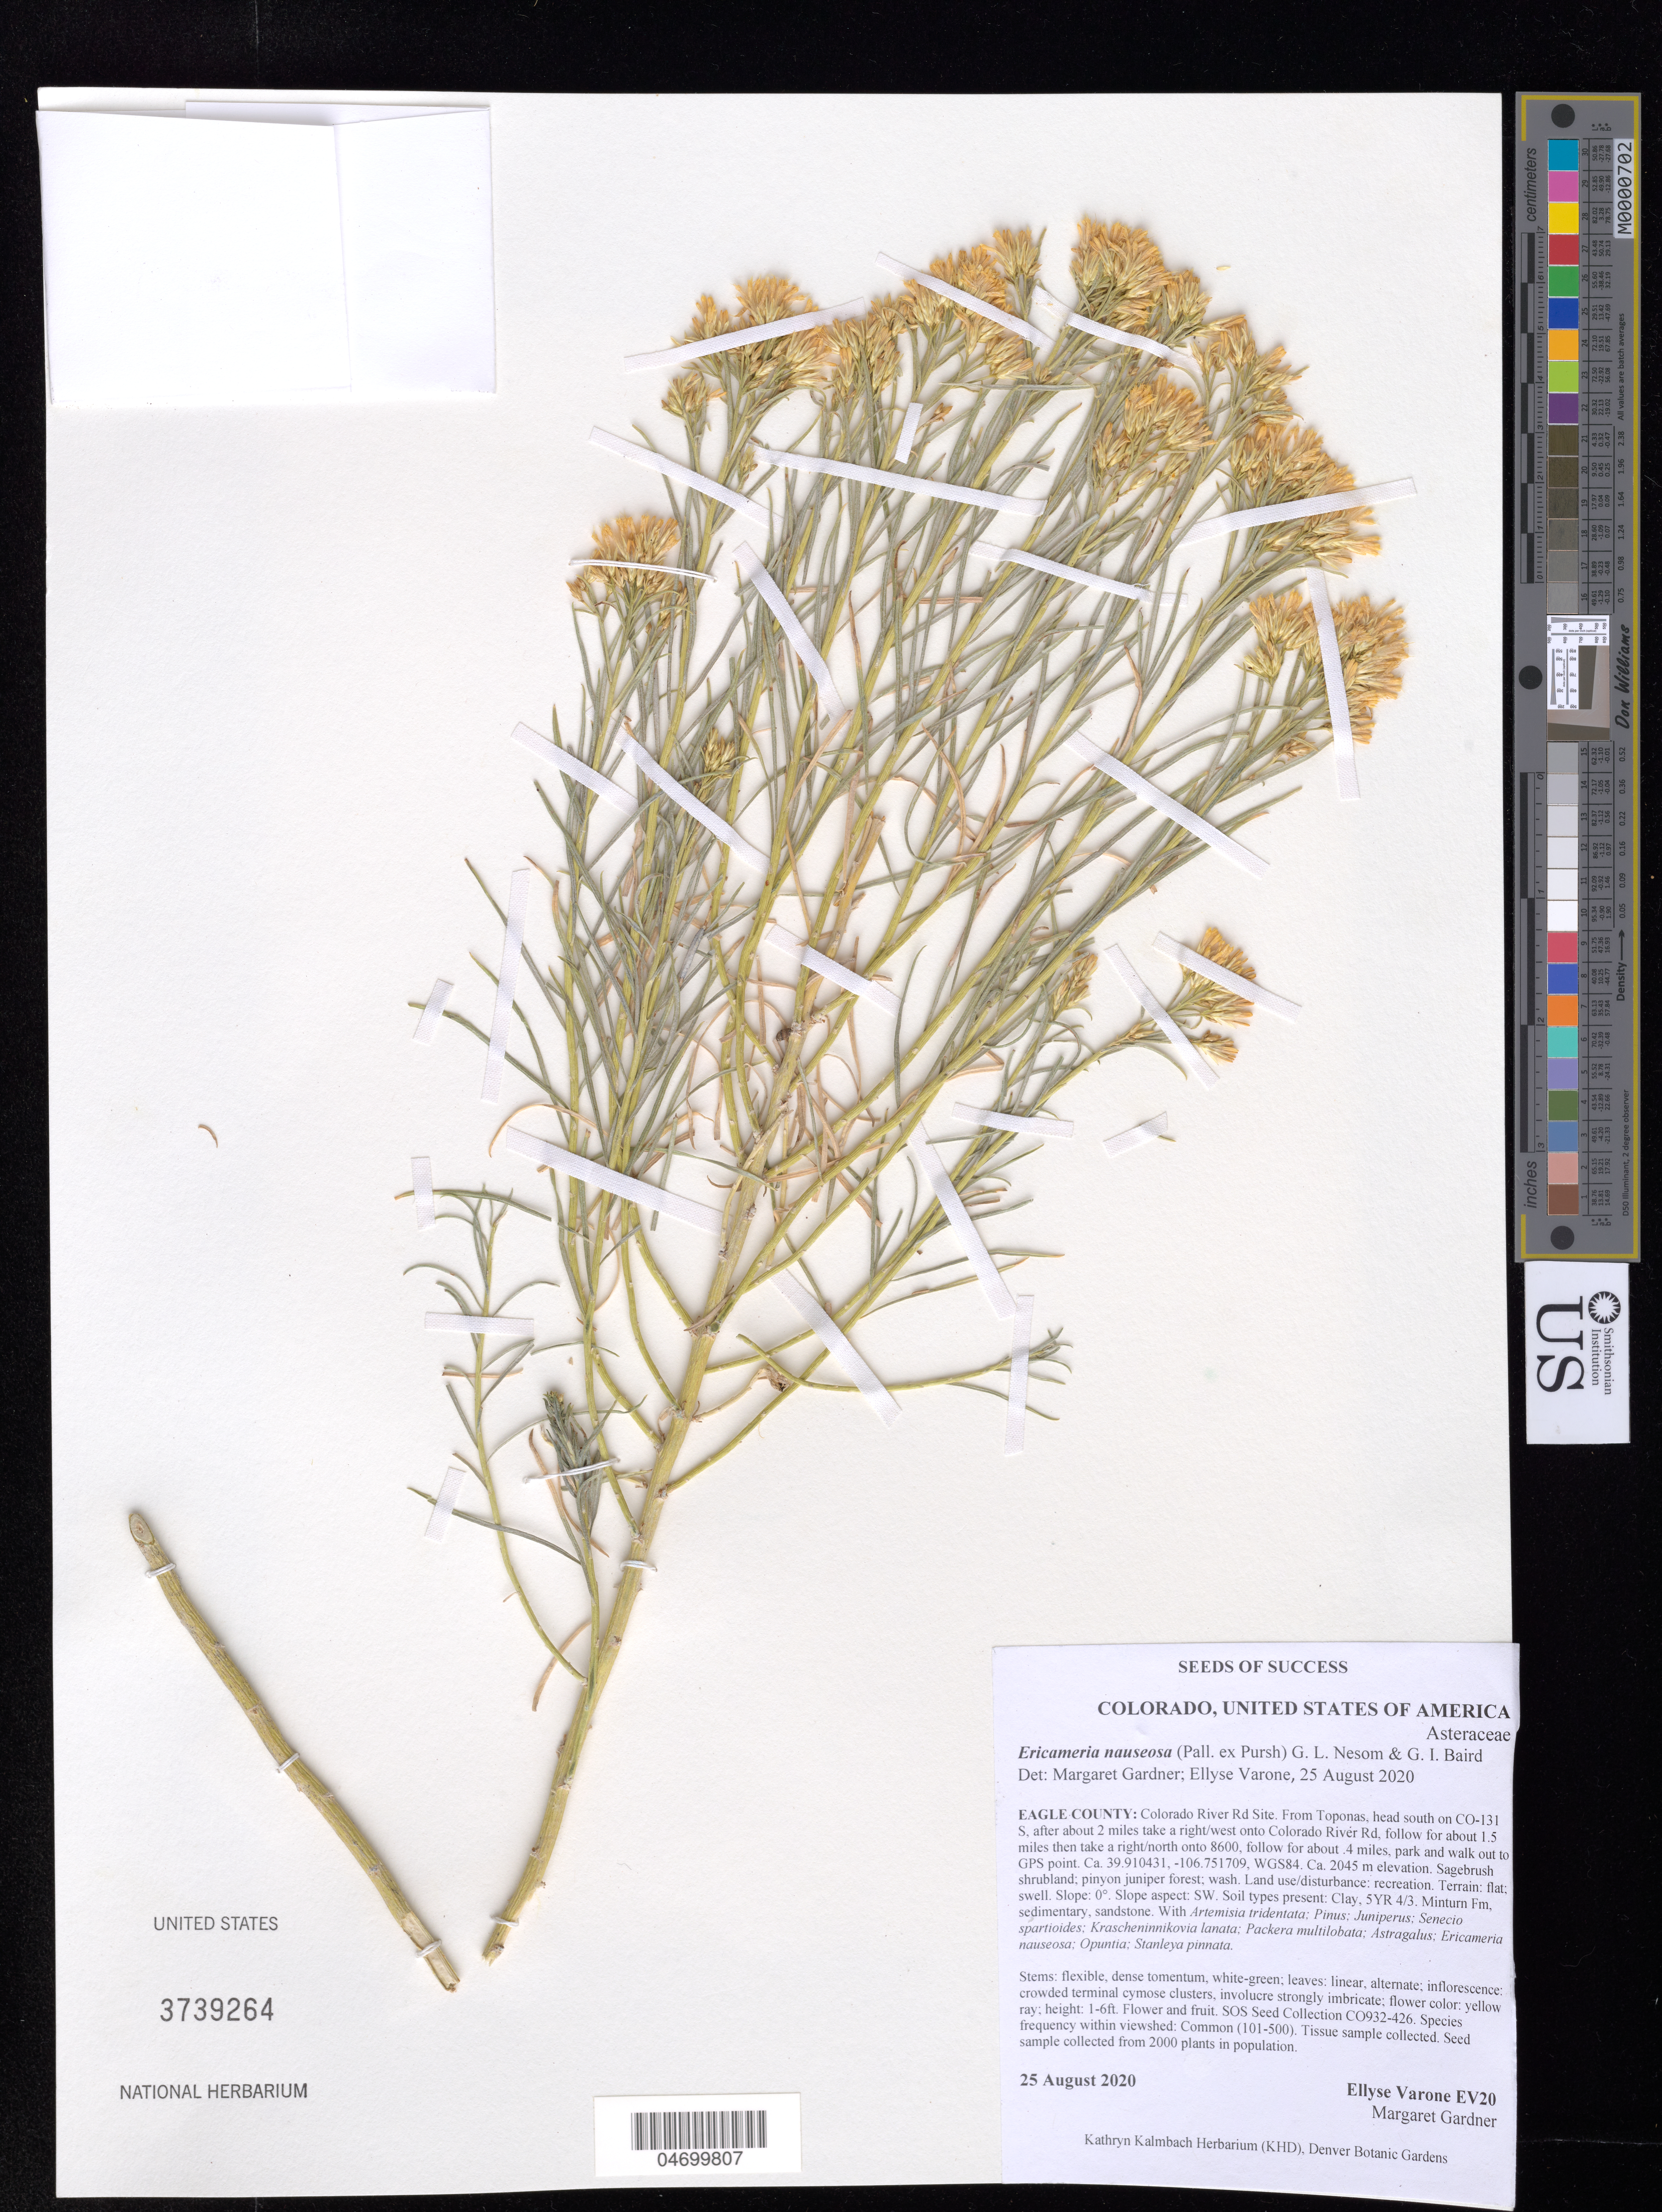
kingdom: Plantae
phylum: Tracheophyta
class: Magnoliopsida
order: Asterales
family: Asteraceae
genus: Ericameria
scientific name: Ericameria nauseosa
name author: (Pall. ex Pursh) G.L. Nesom & G.I. Baird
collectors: E. Varone & M. Gardner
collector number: EV20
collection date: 2020-08-25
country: United States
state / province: Colorado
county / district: Eagle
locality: Colorado River Road Site.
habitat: Sagebrush shrubland, pinyon juniper forest, clay soil. With Opuntia, Artemisia tridentata, Astragalus, Pinus, etc.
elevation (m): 2045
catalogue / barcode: US 3739264